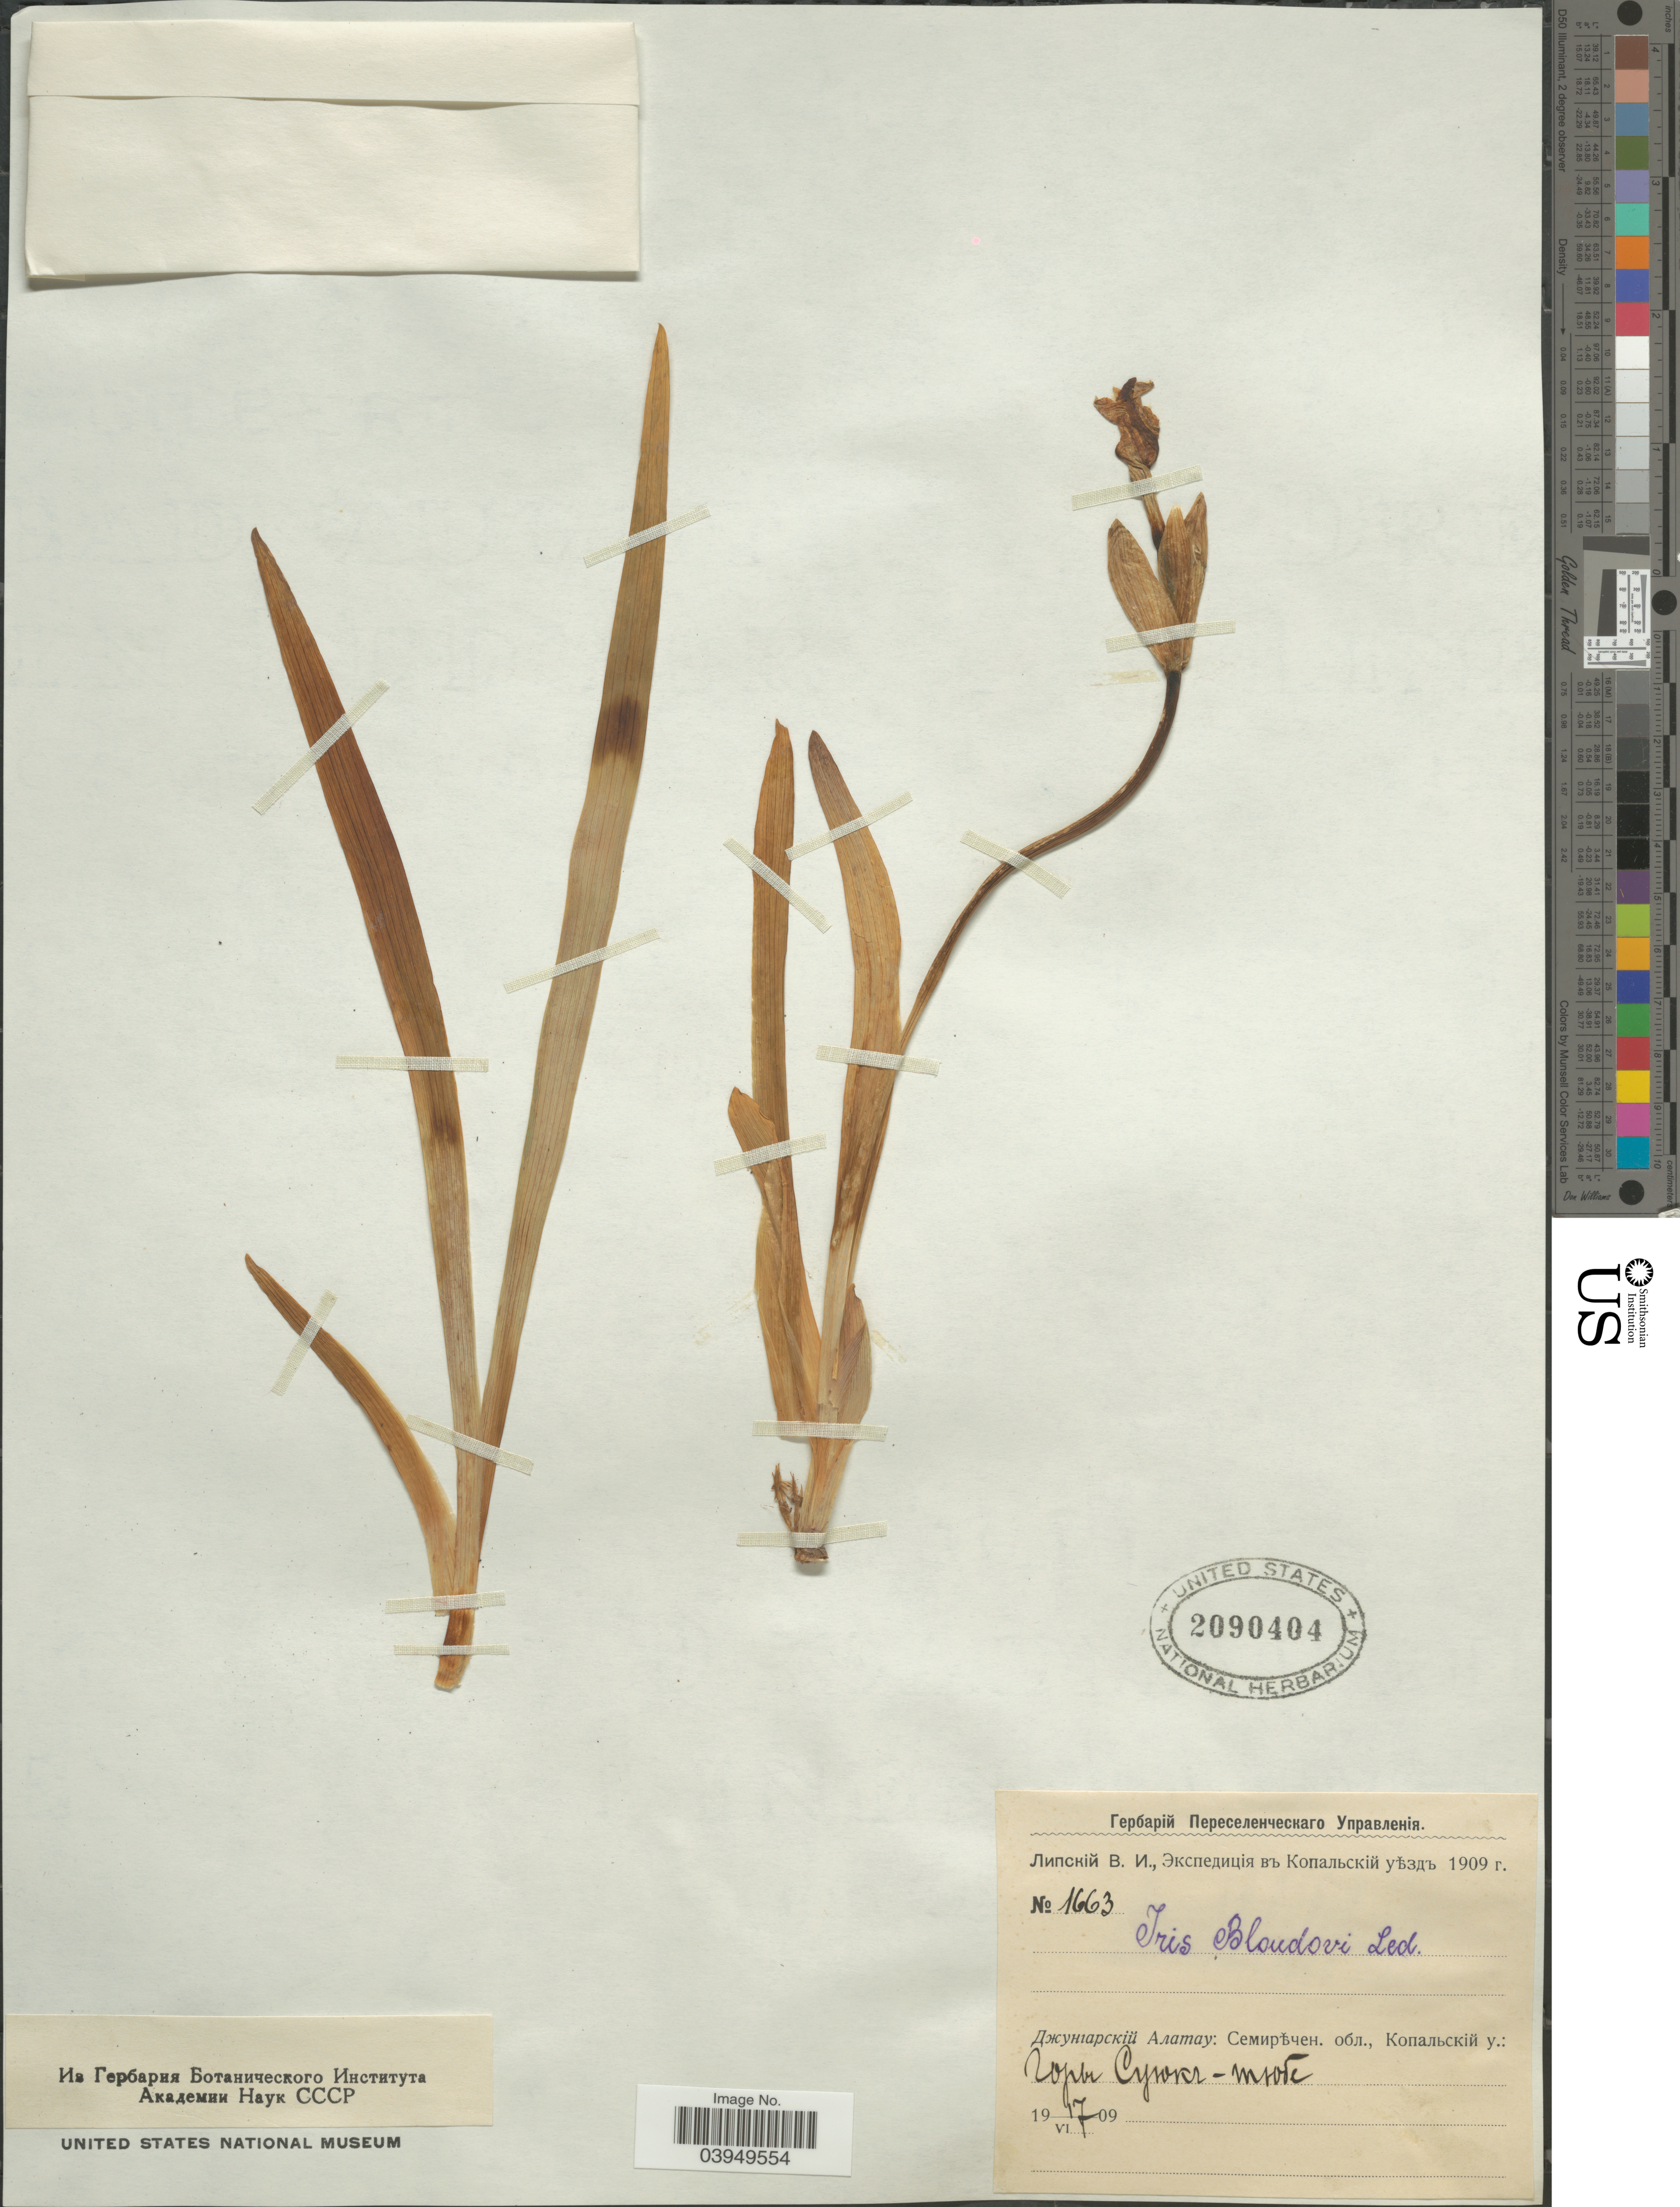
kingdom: Plantae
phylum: Tracheophyta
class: Liliopsida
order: Asparagales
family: Iridaceae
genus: Iris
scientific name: Iris bloudowii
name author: Ledeb.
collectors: V. Lipskiy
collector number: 1663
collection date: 1909-06-17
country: Kazakhstan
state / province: Almaty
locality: Dzhungarskiy Alatau, Suyuk-Tyube Mt.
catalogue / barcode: US 2090404